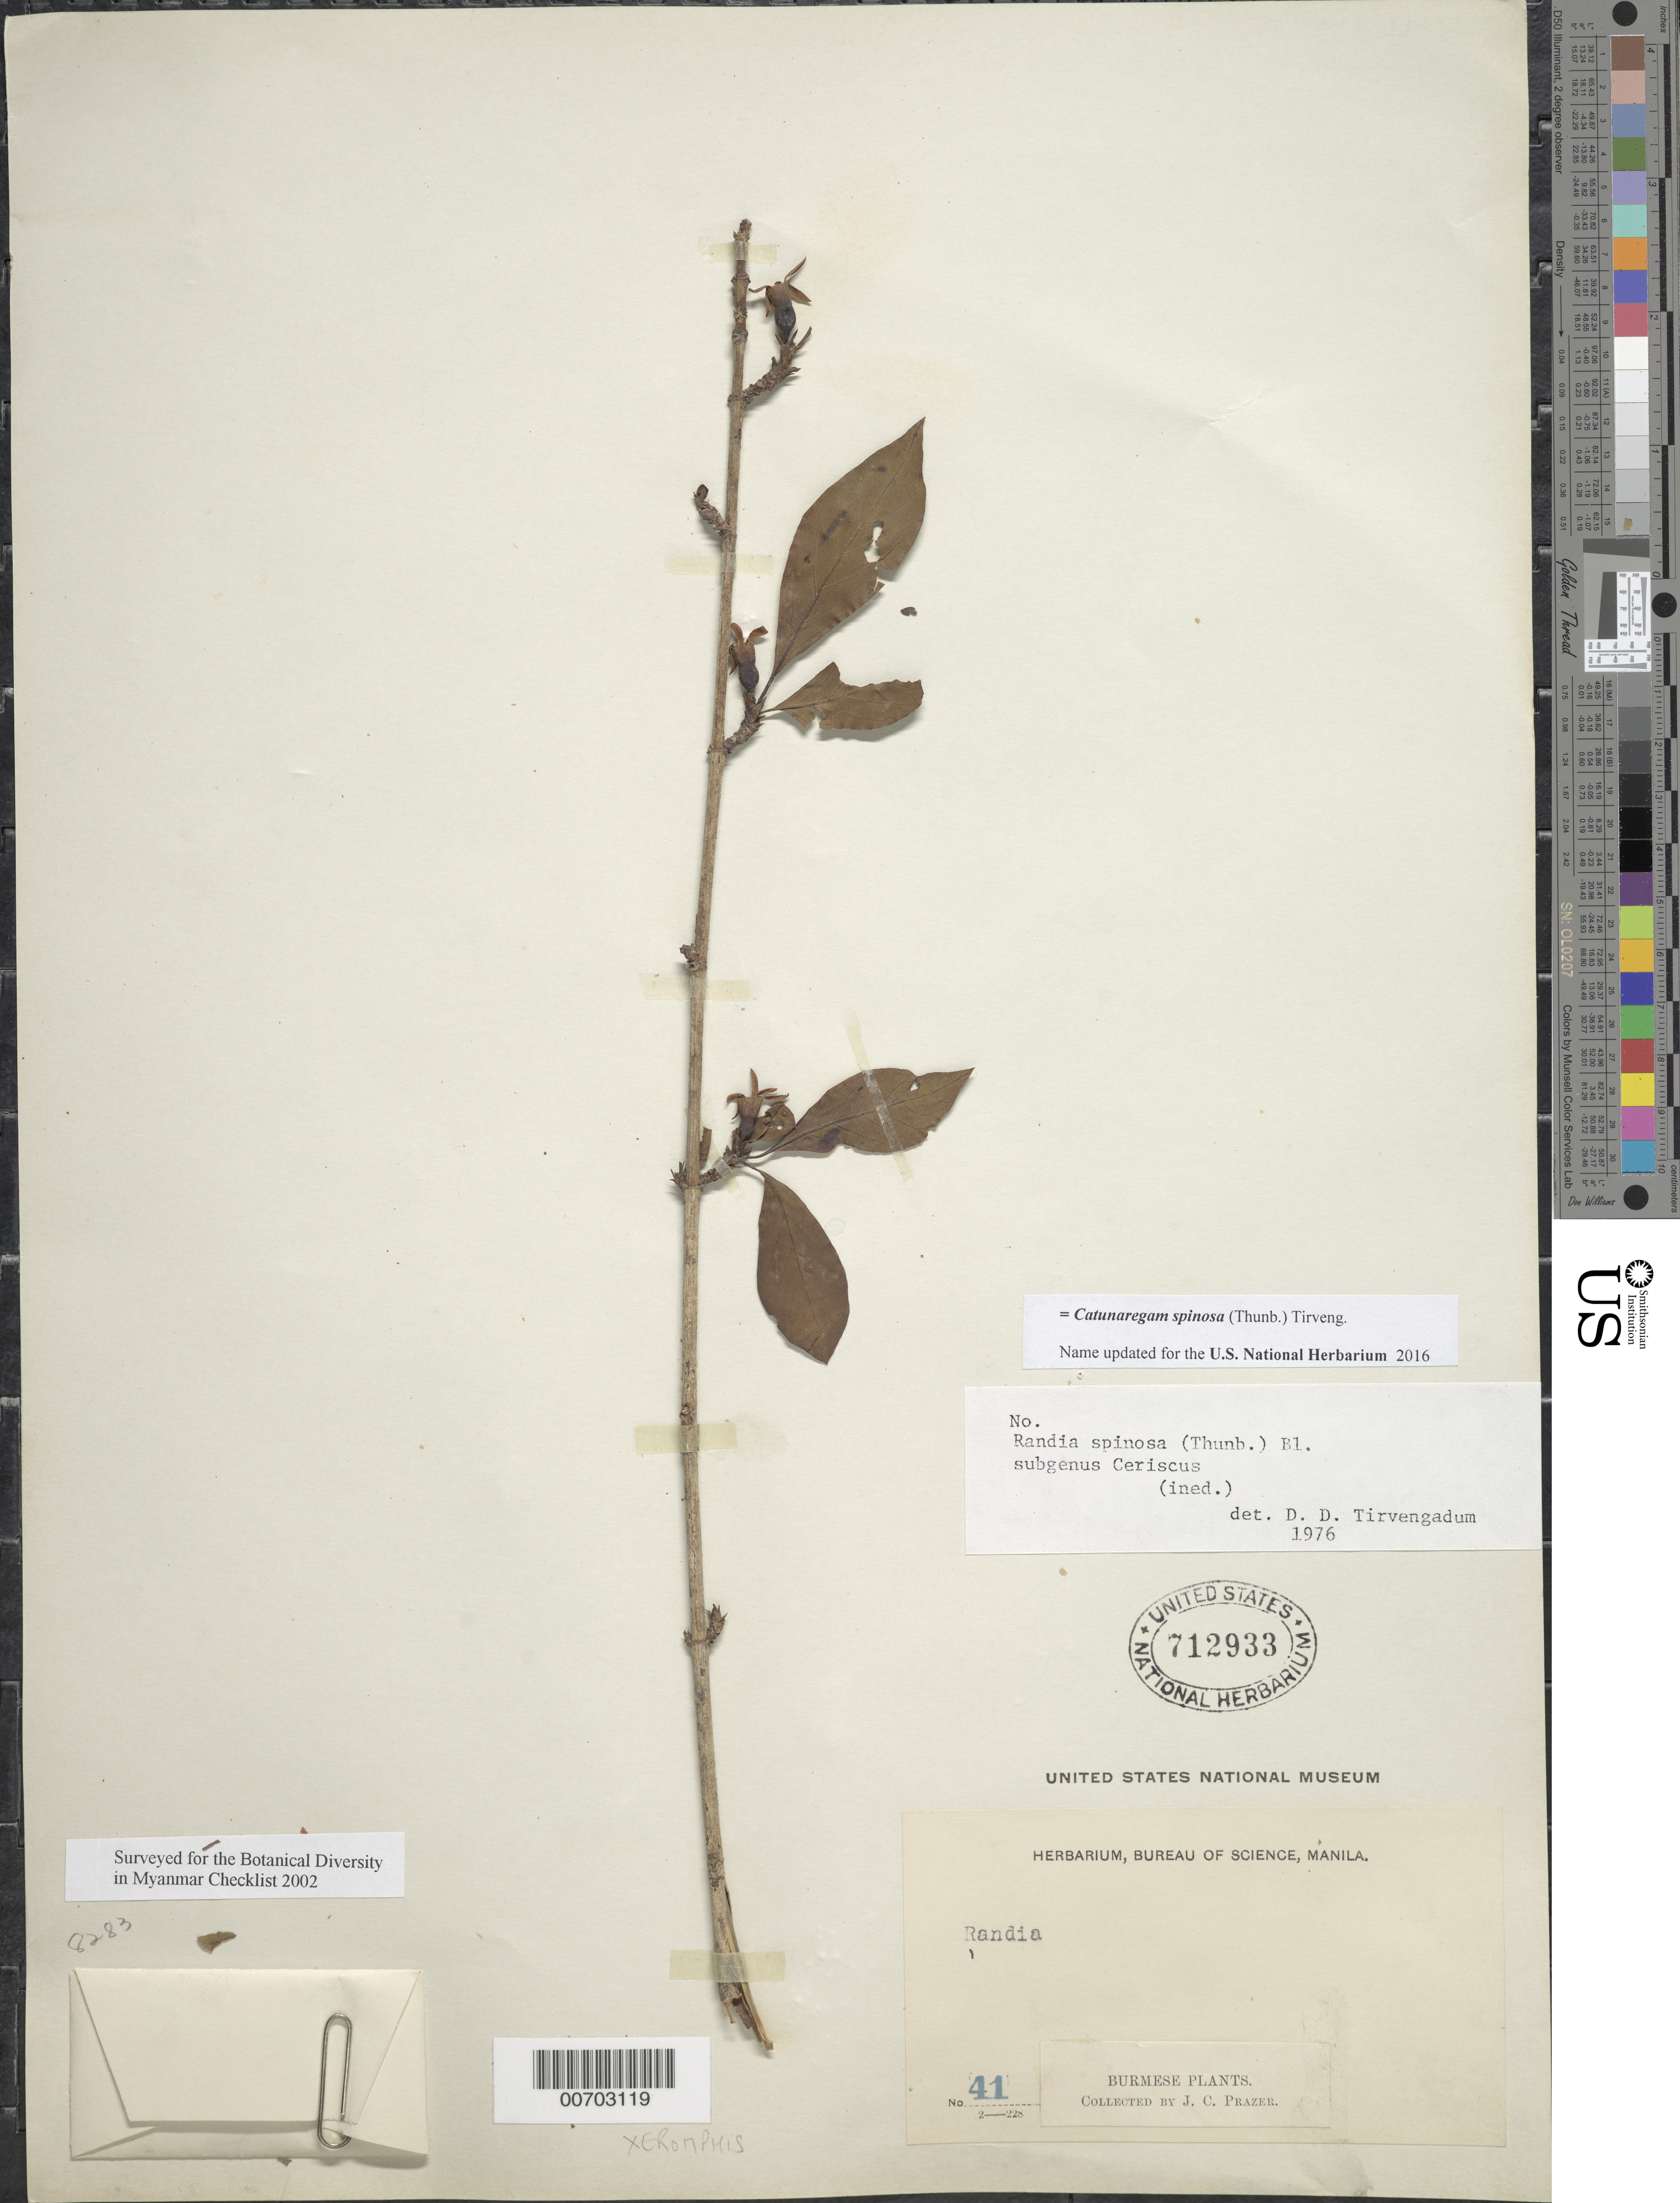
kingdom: Plantae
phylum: Tracheophyta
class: Magnoliopsida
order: Gentianales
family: Rubiaceae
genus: Randia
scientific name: Randia dumetorum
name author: L.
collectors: J. Prazer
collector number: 41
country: Myanmar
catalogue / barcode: US 712933